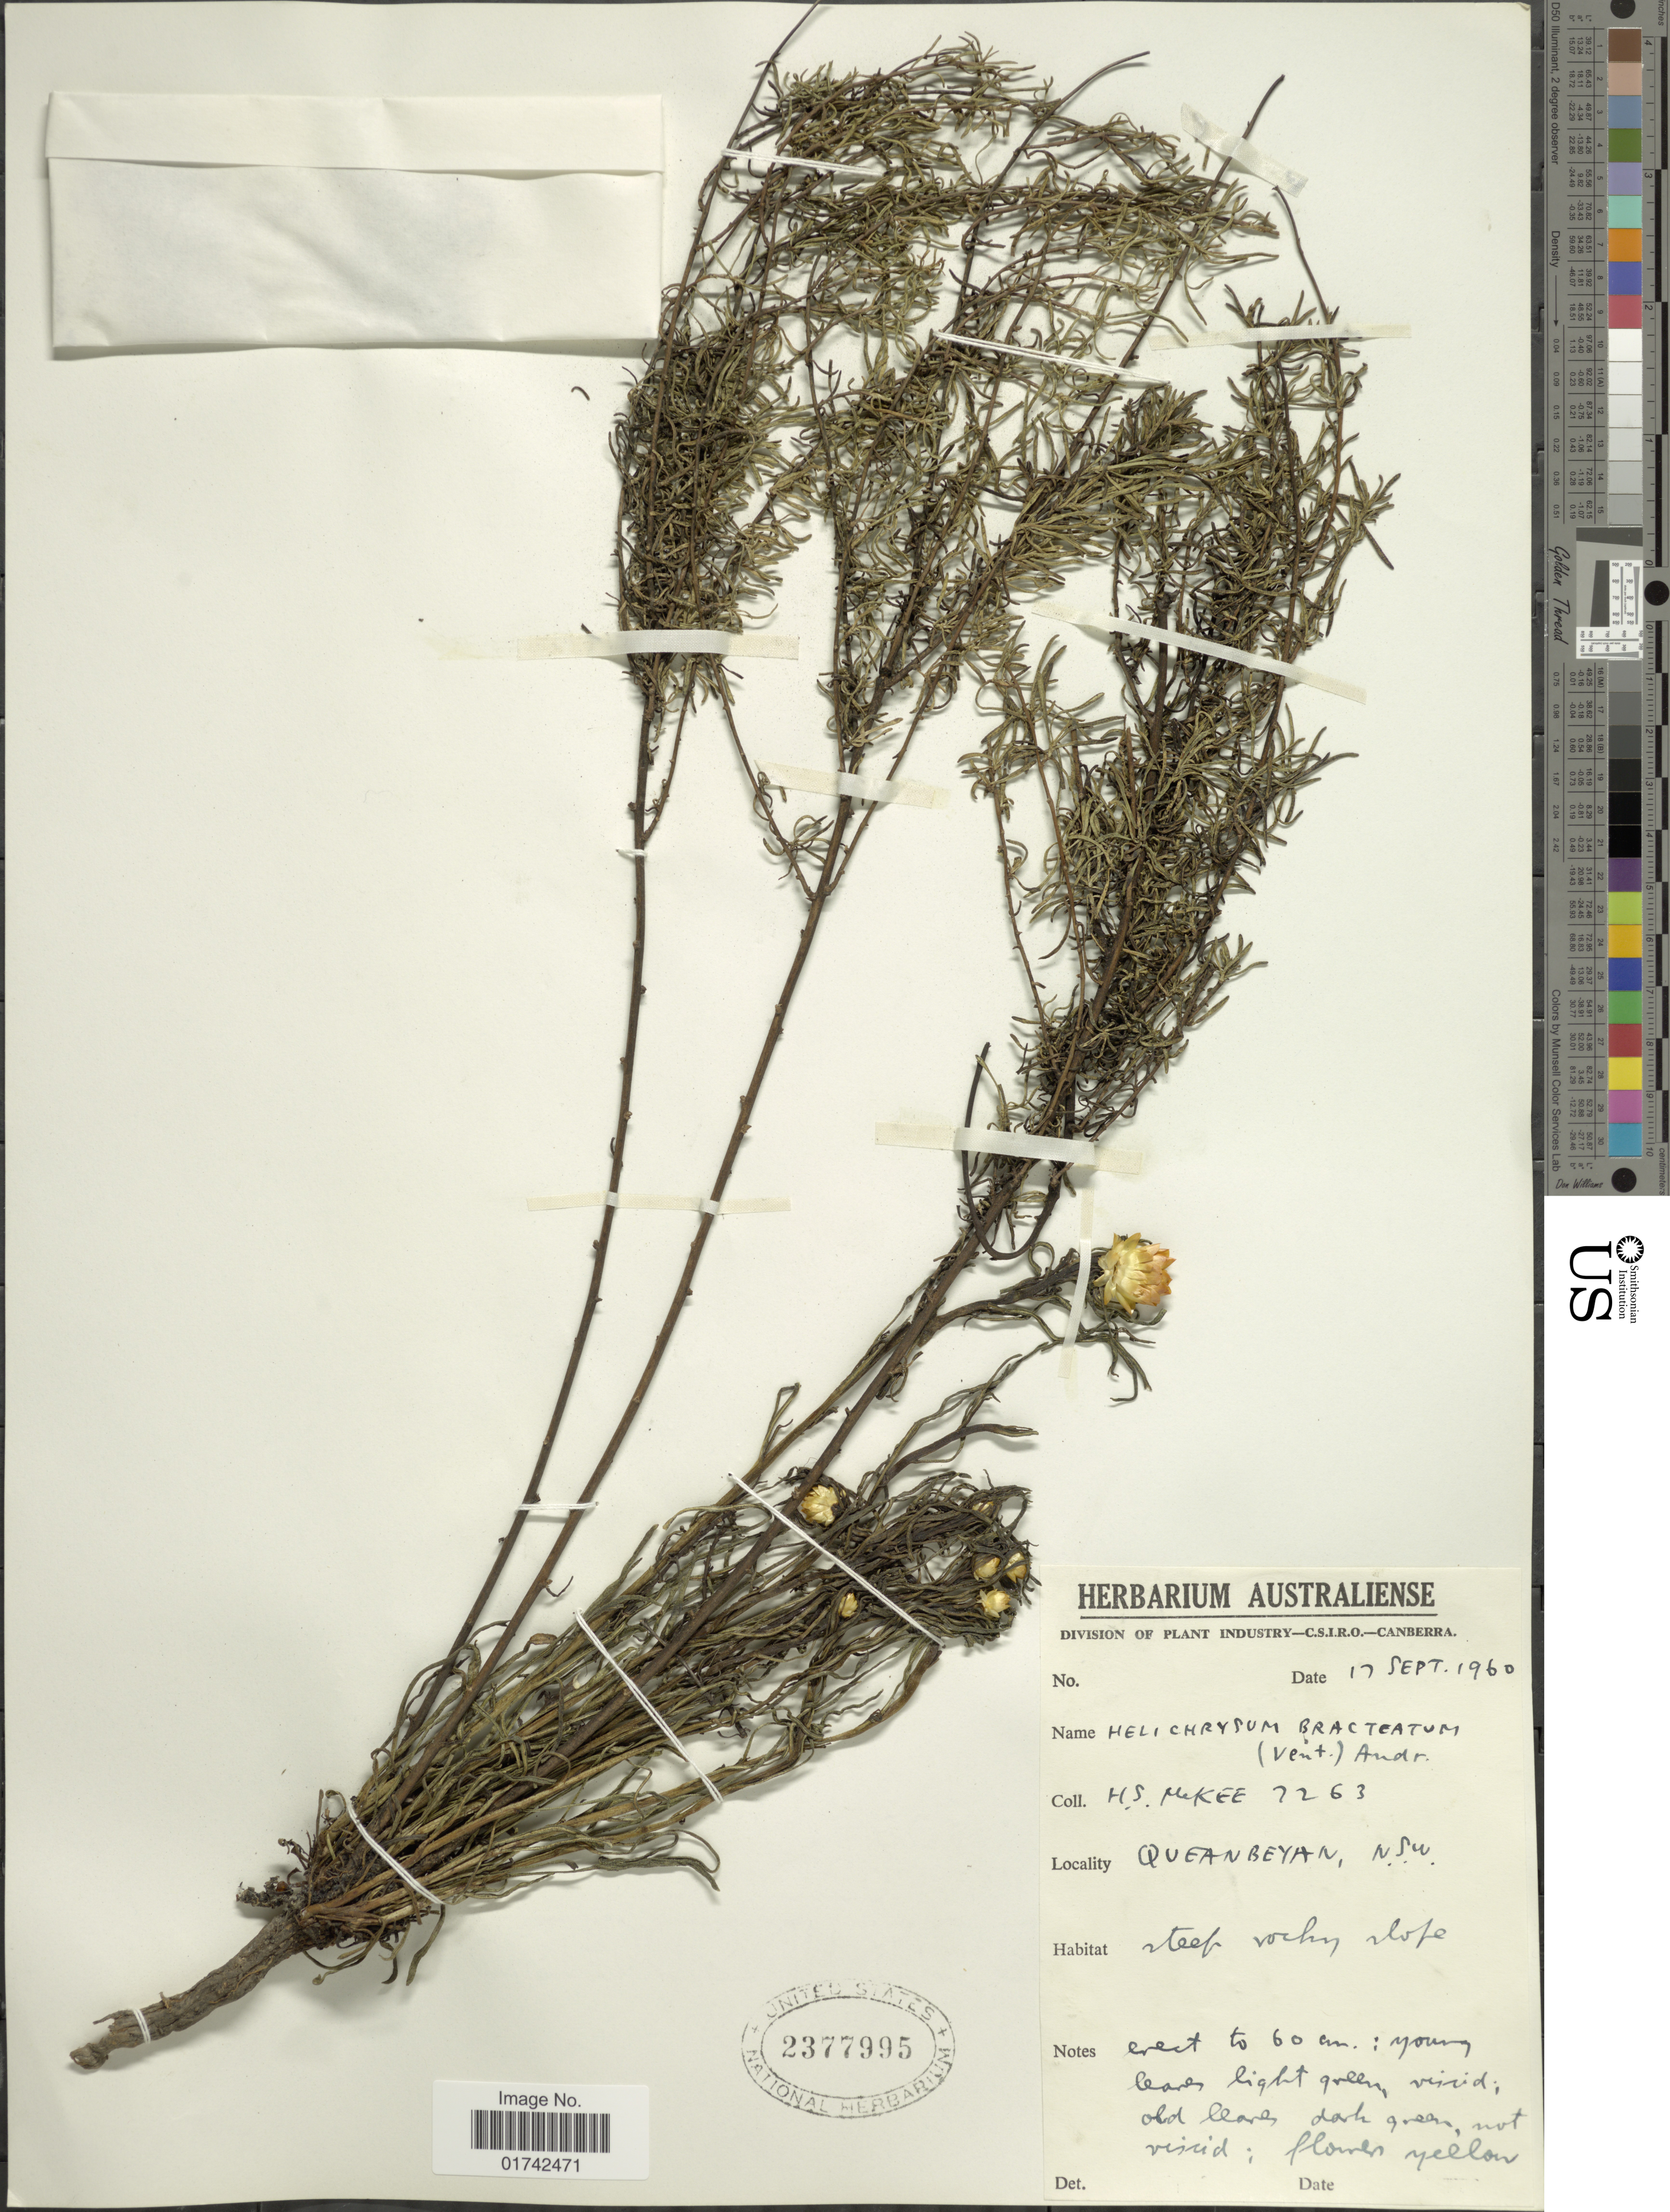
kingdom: Plantae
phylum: Tracheophyta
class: Magnoliopsida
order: Asterales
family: Asteraceae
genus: Helichrysum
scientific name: Helichrysum bracteatum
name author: (Vent.) Haw.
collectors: H. S. McKee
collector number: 7263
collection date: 1960-09-17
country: Australia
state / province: New South Wales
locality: Queanbeyan,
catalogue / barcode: US 2377995